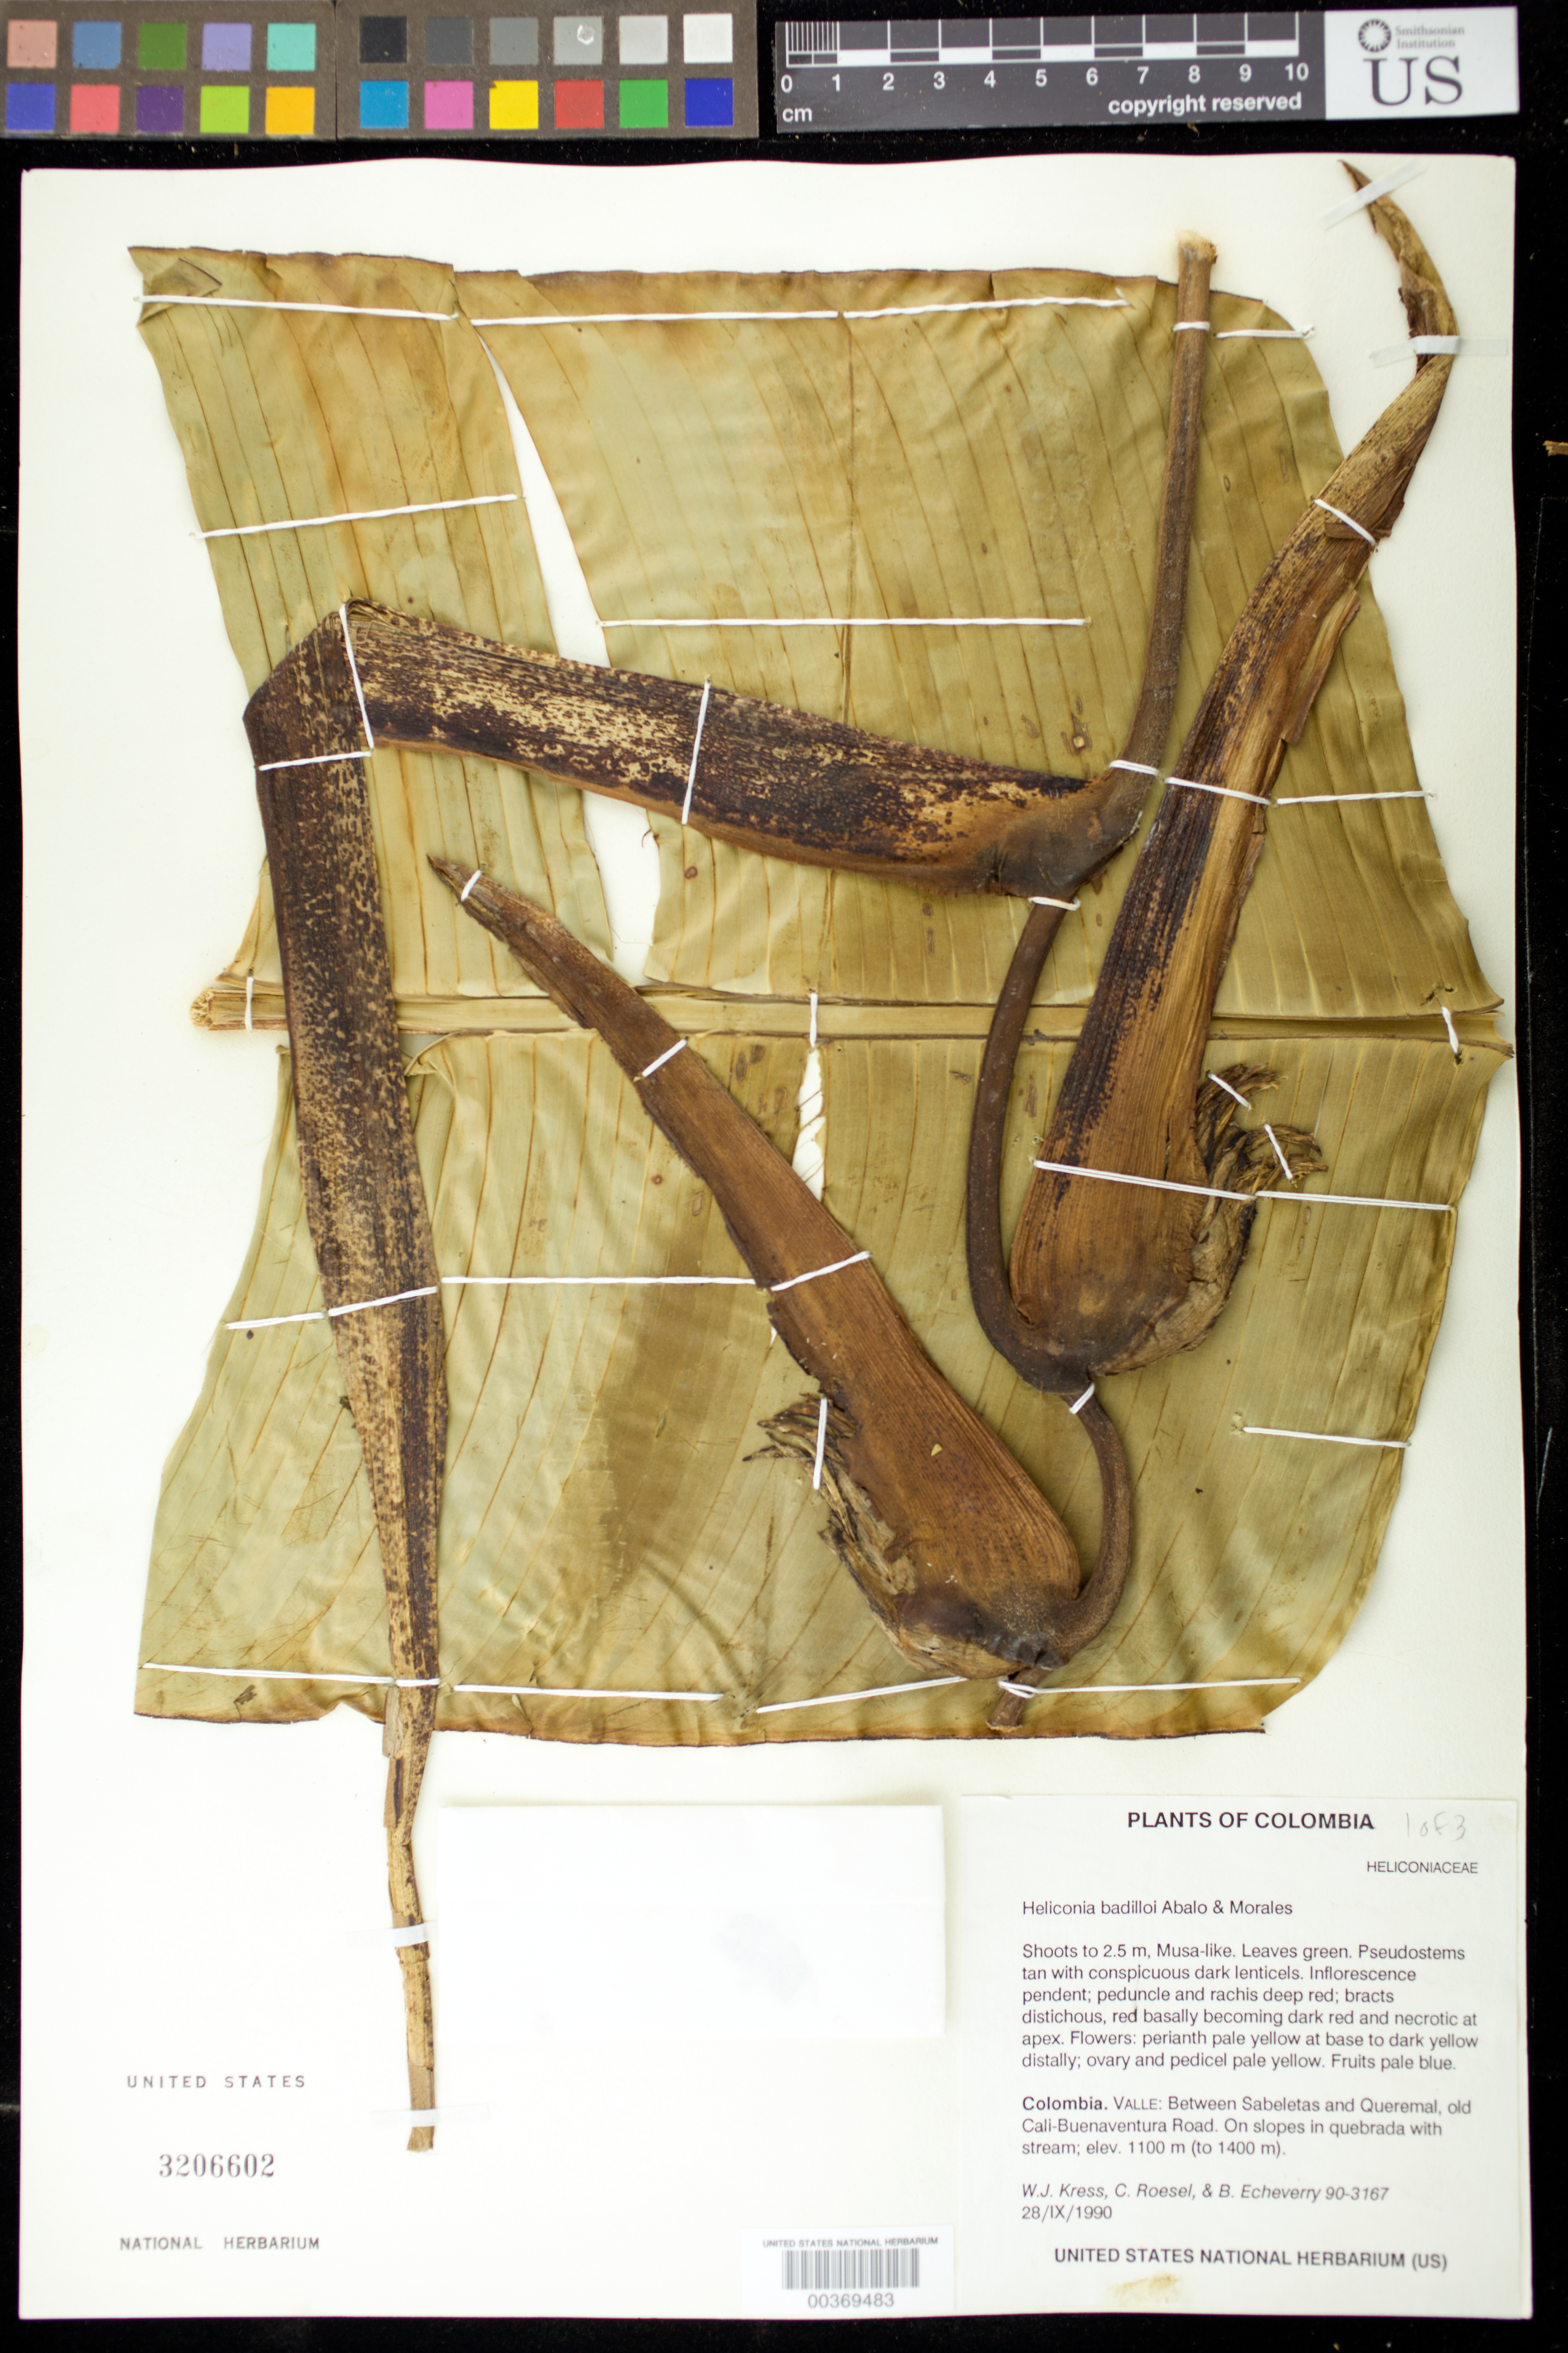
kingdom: Plantae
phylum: Tracheophyta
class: Liliopsida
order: Zingiberales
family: Heliconiaceae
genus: Heliconia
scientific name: Heliconia badilloi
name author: Abalo & G. Morales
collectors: W. J. Kress, C. S. Roesel & B. Echeverry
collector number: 90-3167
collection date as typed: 28 Sep 1990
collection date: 1990-09-28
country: Colombia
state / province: Valle del Cauca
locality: Valle: between Sabeletas and Queremal, old Cali-Buena Ventura road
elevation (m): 1100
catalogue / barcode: US 3206602